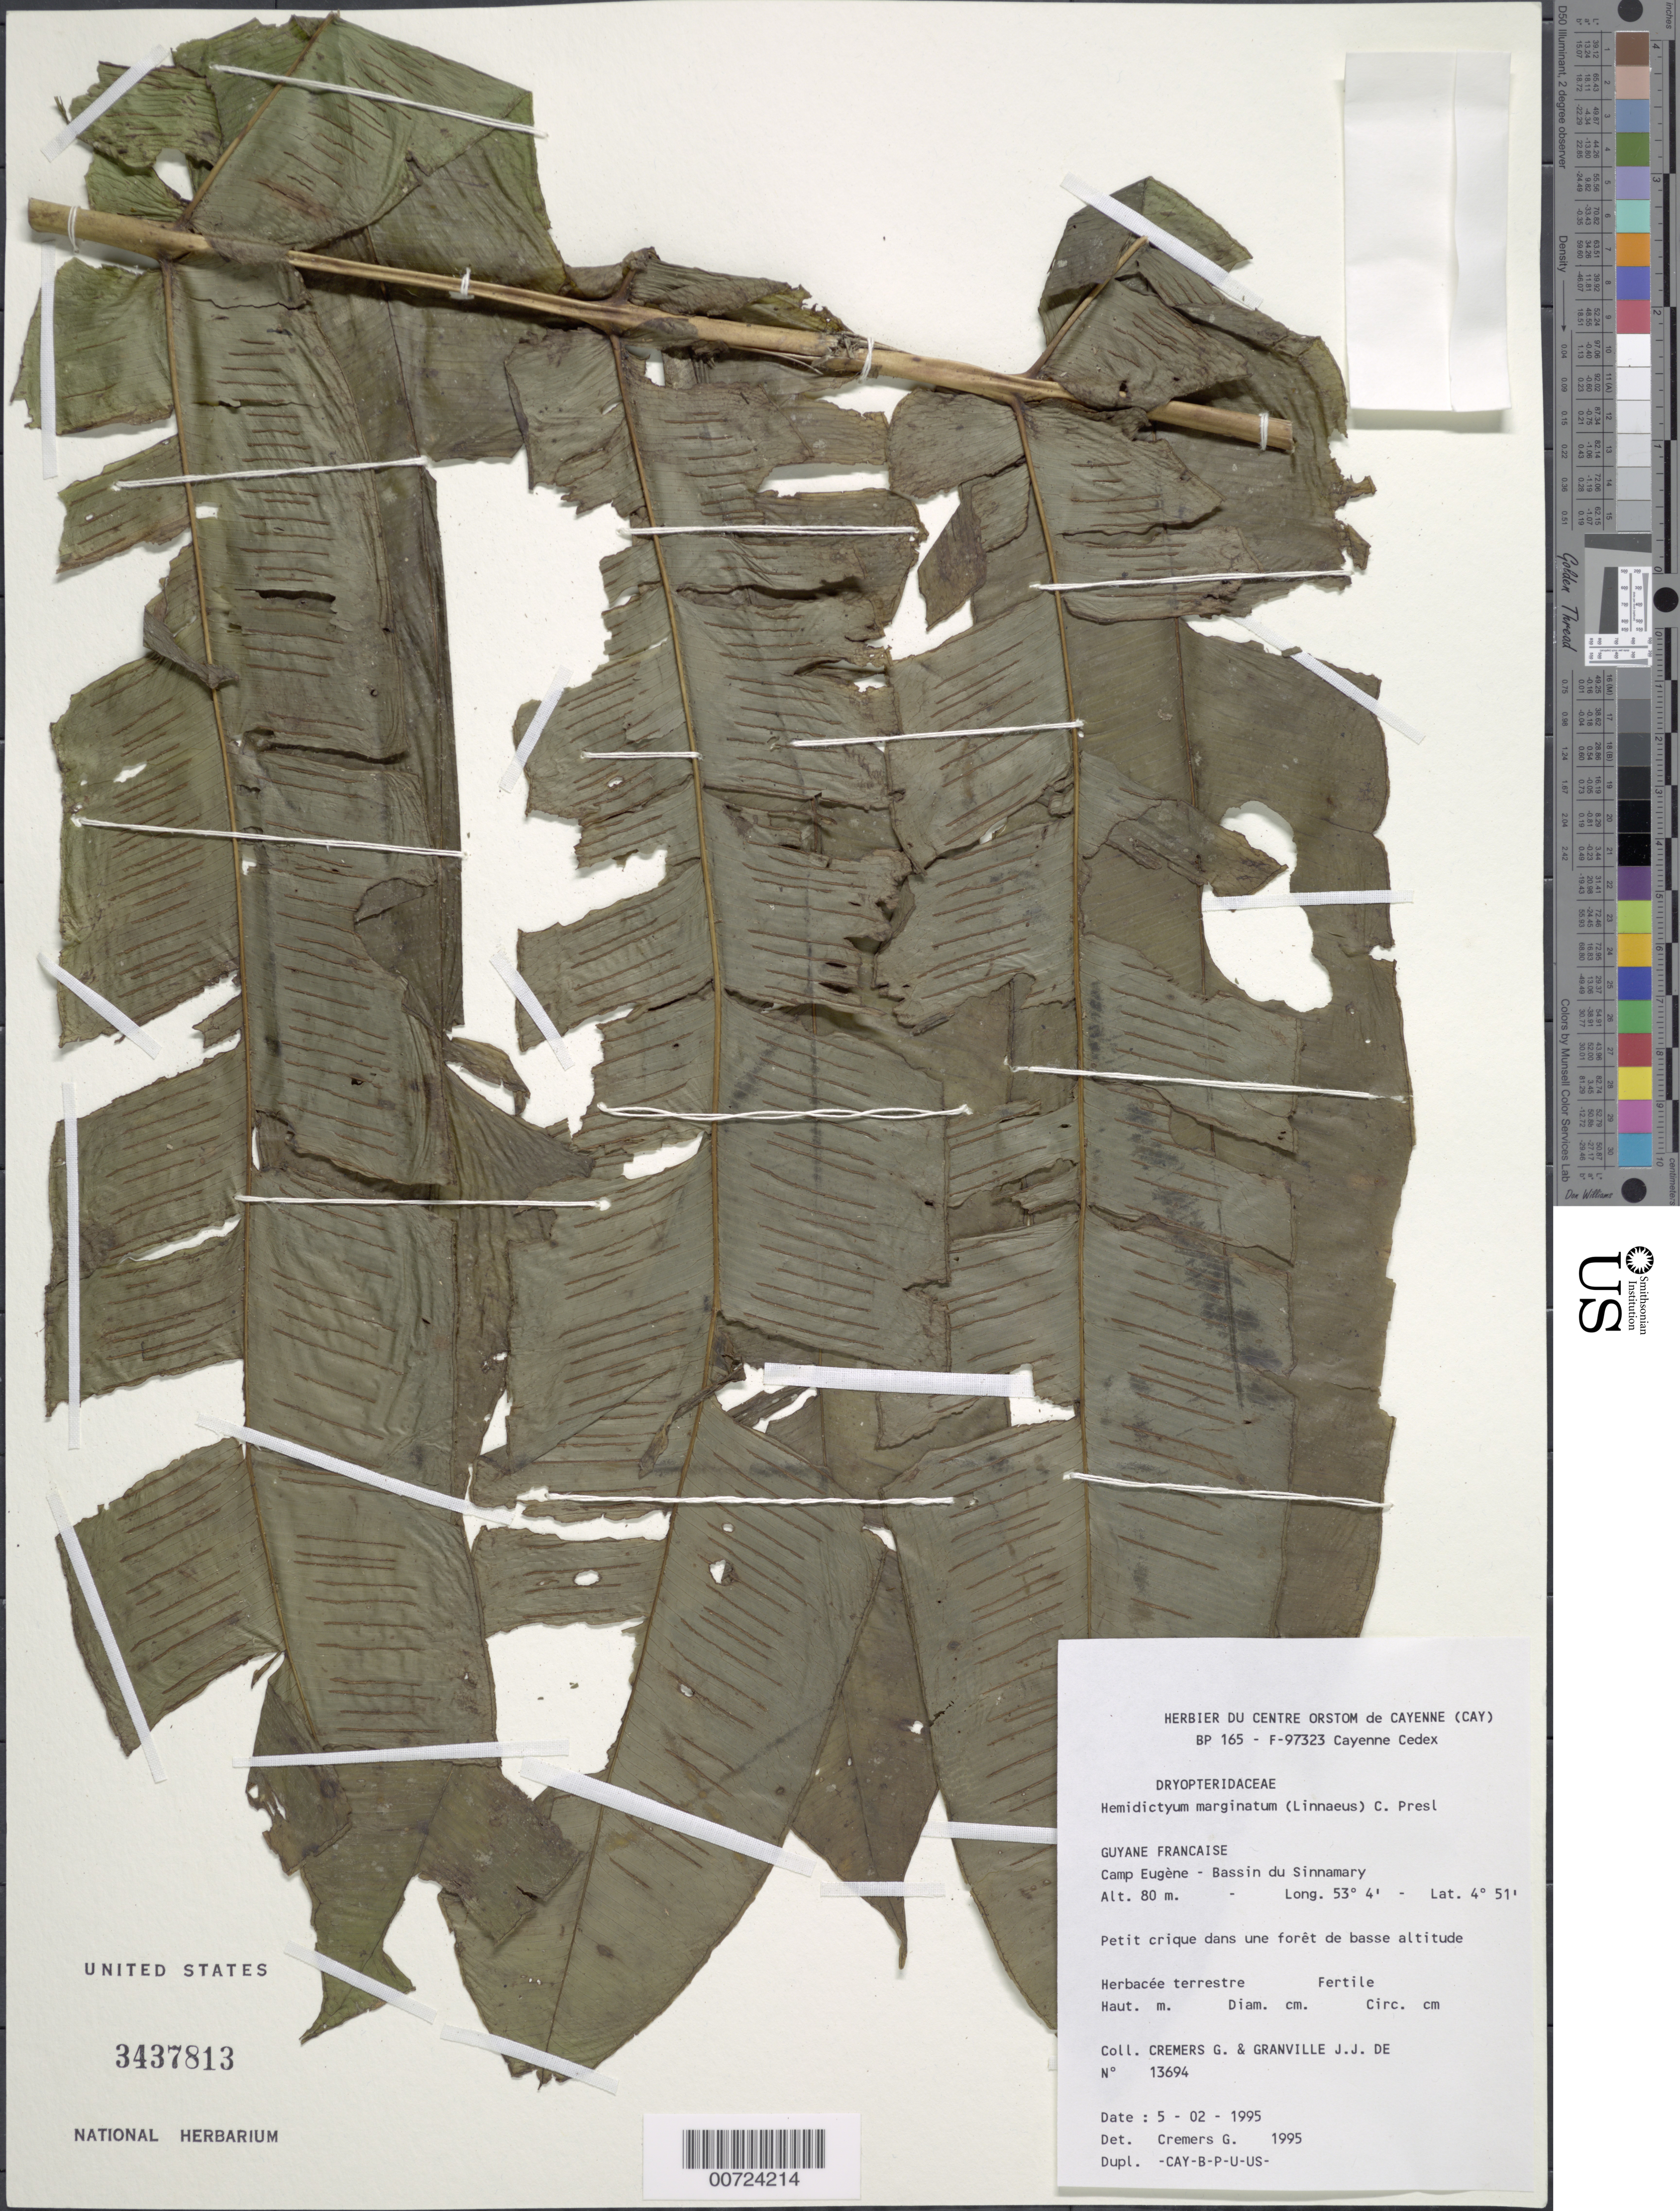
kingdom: Plantae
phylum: Tracheophyta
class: Polypodiopsida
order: Polypodiales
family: Hemidictyaceae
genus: Hemidictyum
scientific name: Hemidictyum marginatum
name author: (L.) C. Presl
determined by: Cremers, Georges A.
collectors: G. Cremers & J.-J. de Granville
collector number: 13694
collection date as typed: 5-Feb-95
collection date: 1995-02-05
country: French Guiana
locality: Camp Eugène, Bassin du Sinnamary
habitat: Small creek in low forest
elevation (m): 80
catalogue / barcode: US 3437813